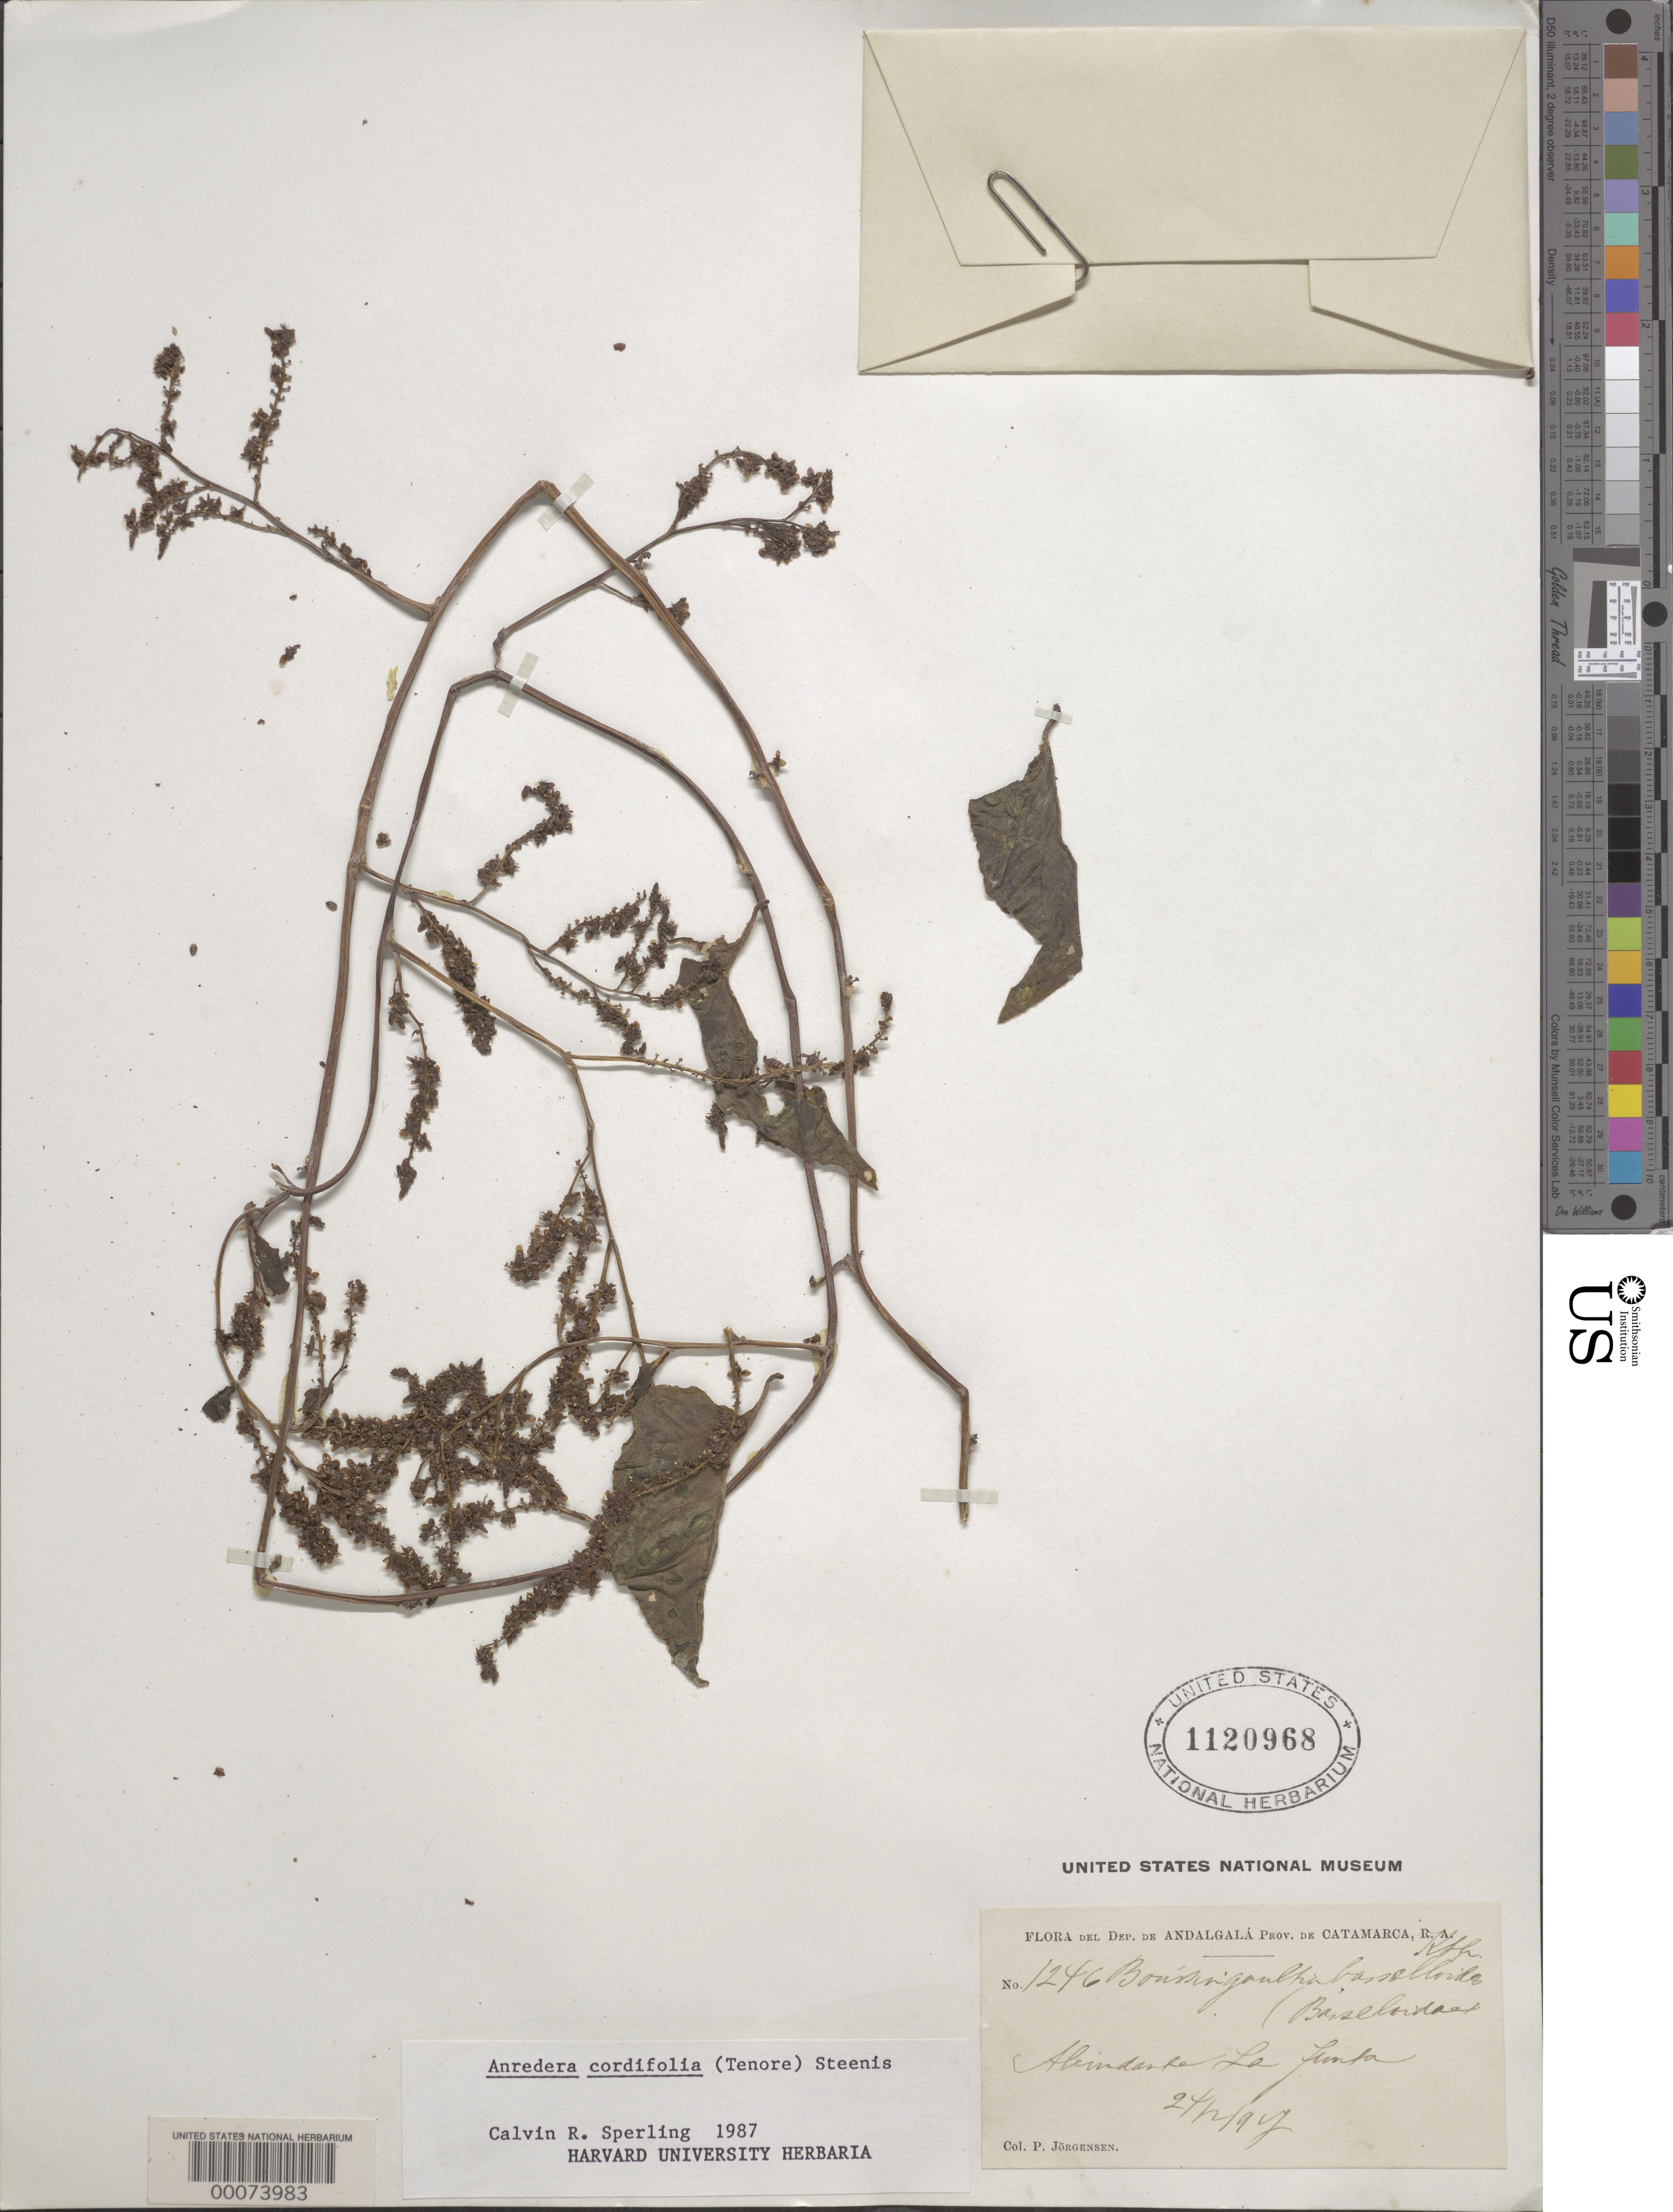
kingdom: Plantae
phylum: Tracheophyta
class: Magnoliopsida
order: Caryophyllales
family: Basellaceae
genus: Anredera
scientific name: Anredera cordifolia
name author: (Ten.) Steenis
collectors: P. Jörgensen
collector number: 1246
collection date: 1917-12-24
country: Peru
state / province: Cajamarca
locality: Dep. de Andalgalá. Abundante La Punta.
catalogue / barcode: US 1120968